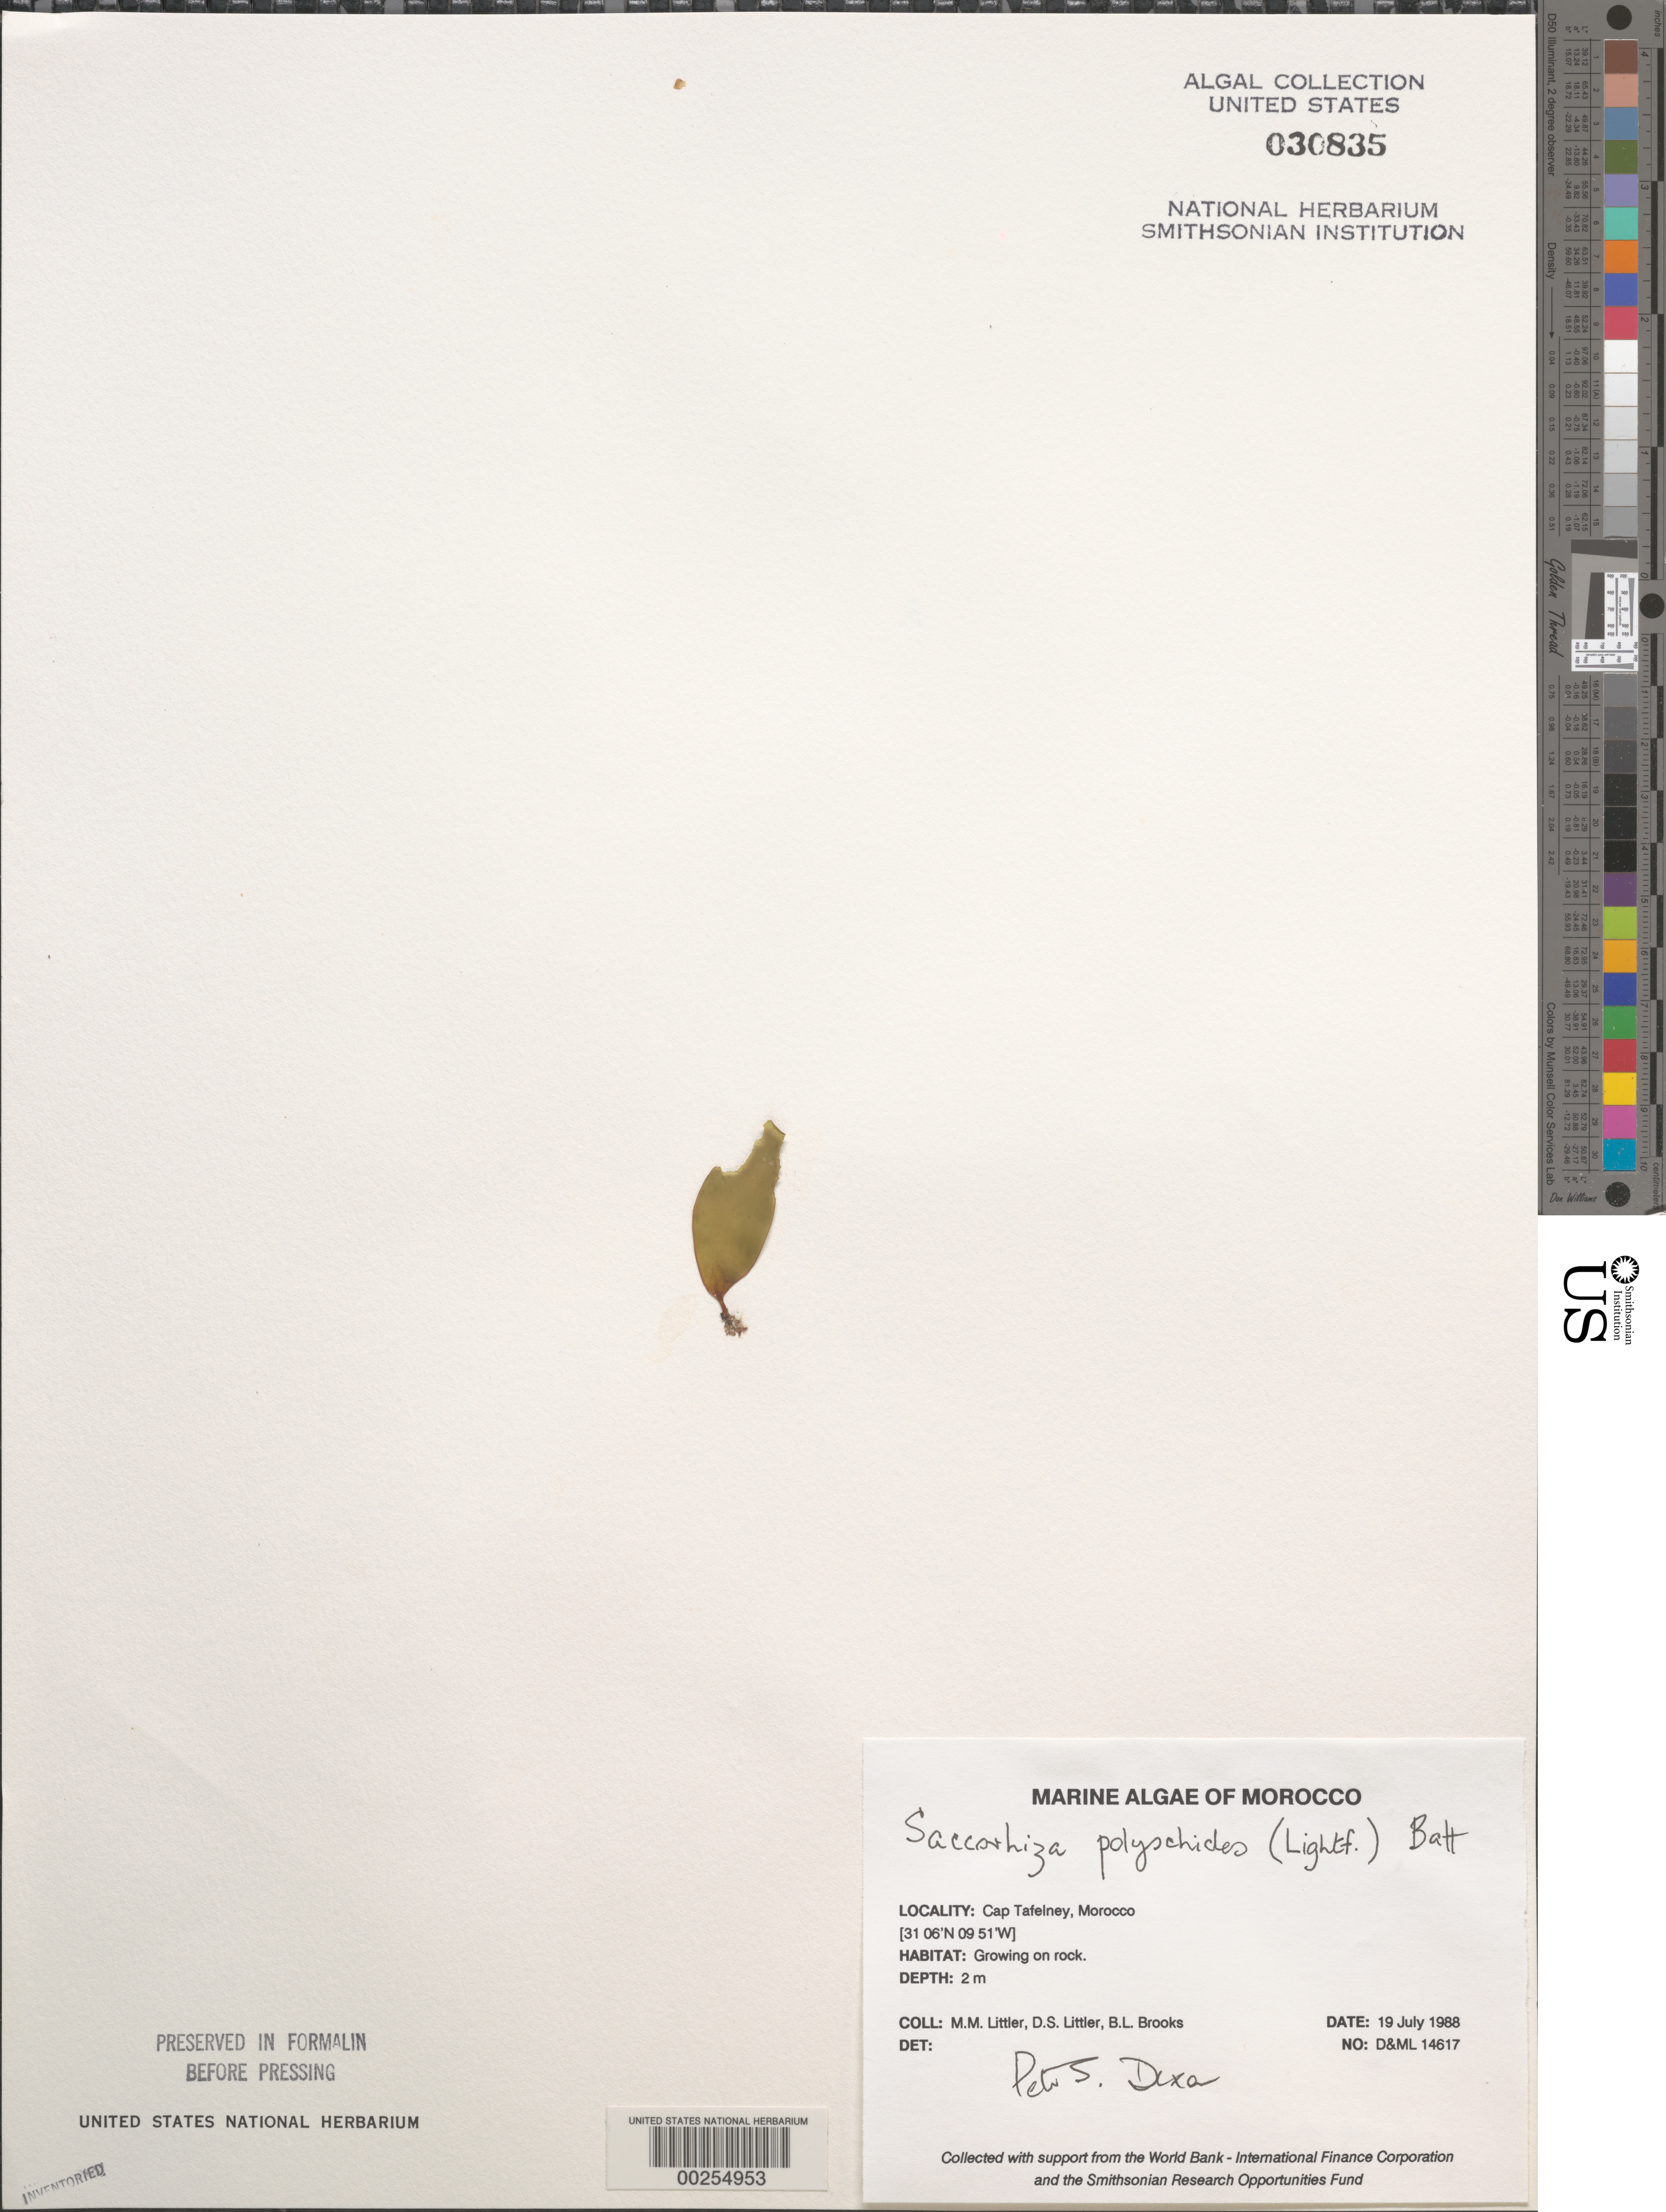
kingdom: Chromista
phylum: Foraminifera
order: Astrorhizida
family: Hyperamminidae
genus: Saccorhiza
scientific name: Saccorhiza polyschides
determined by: Dixon, P. S.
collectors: M. M. Littler, D. S. Littler & B. Brooks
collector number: D&ML 14617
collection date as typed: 19 Jul 1988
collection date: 1988-07-19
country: Morocco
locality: Cap Tafelney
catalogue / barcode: US 30835